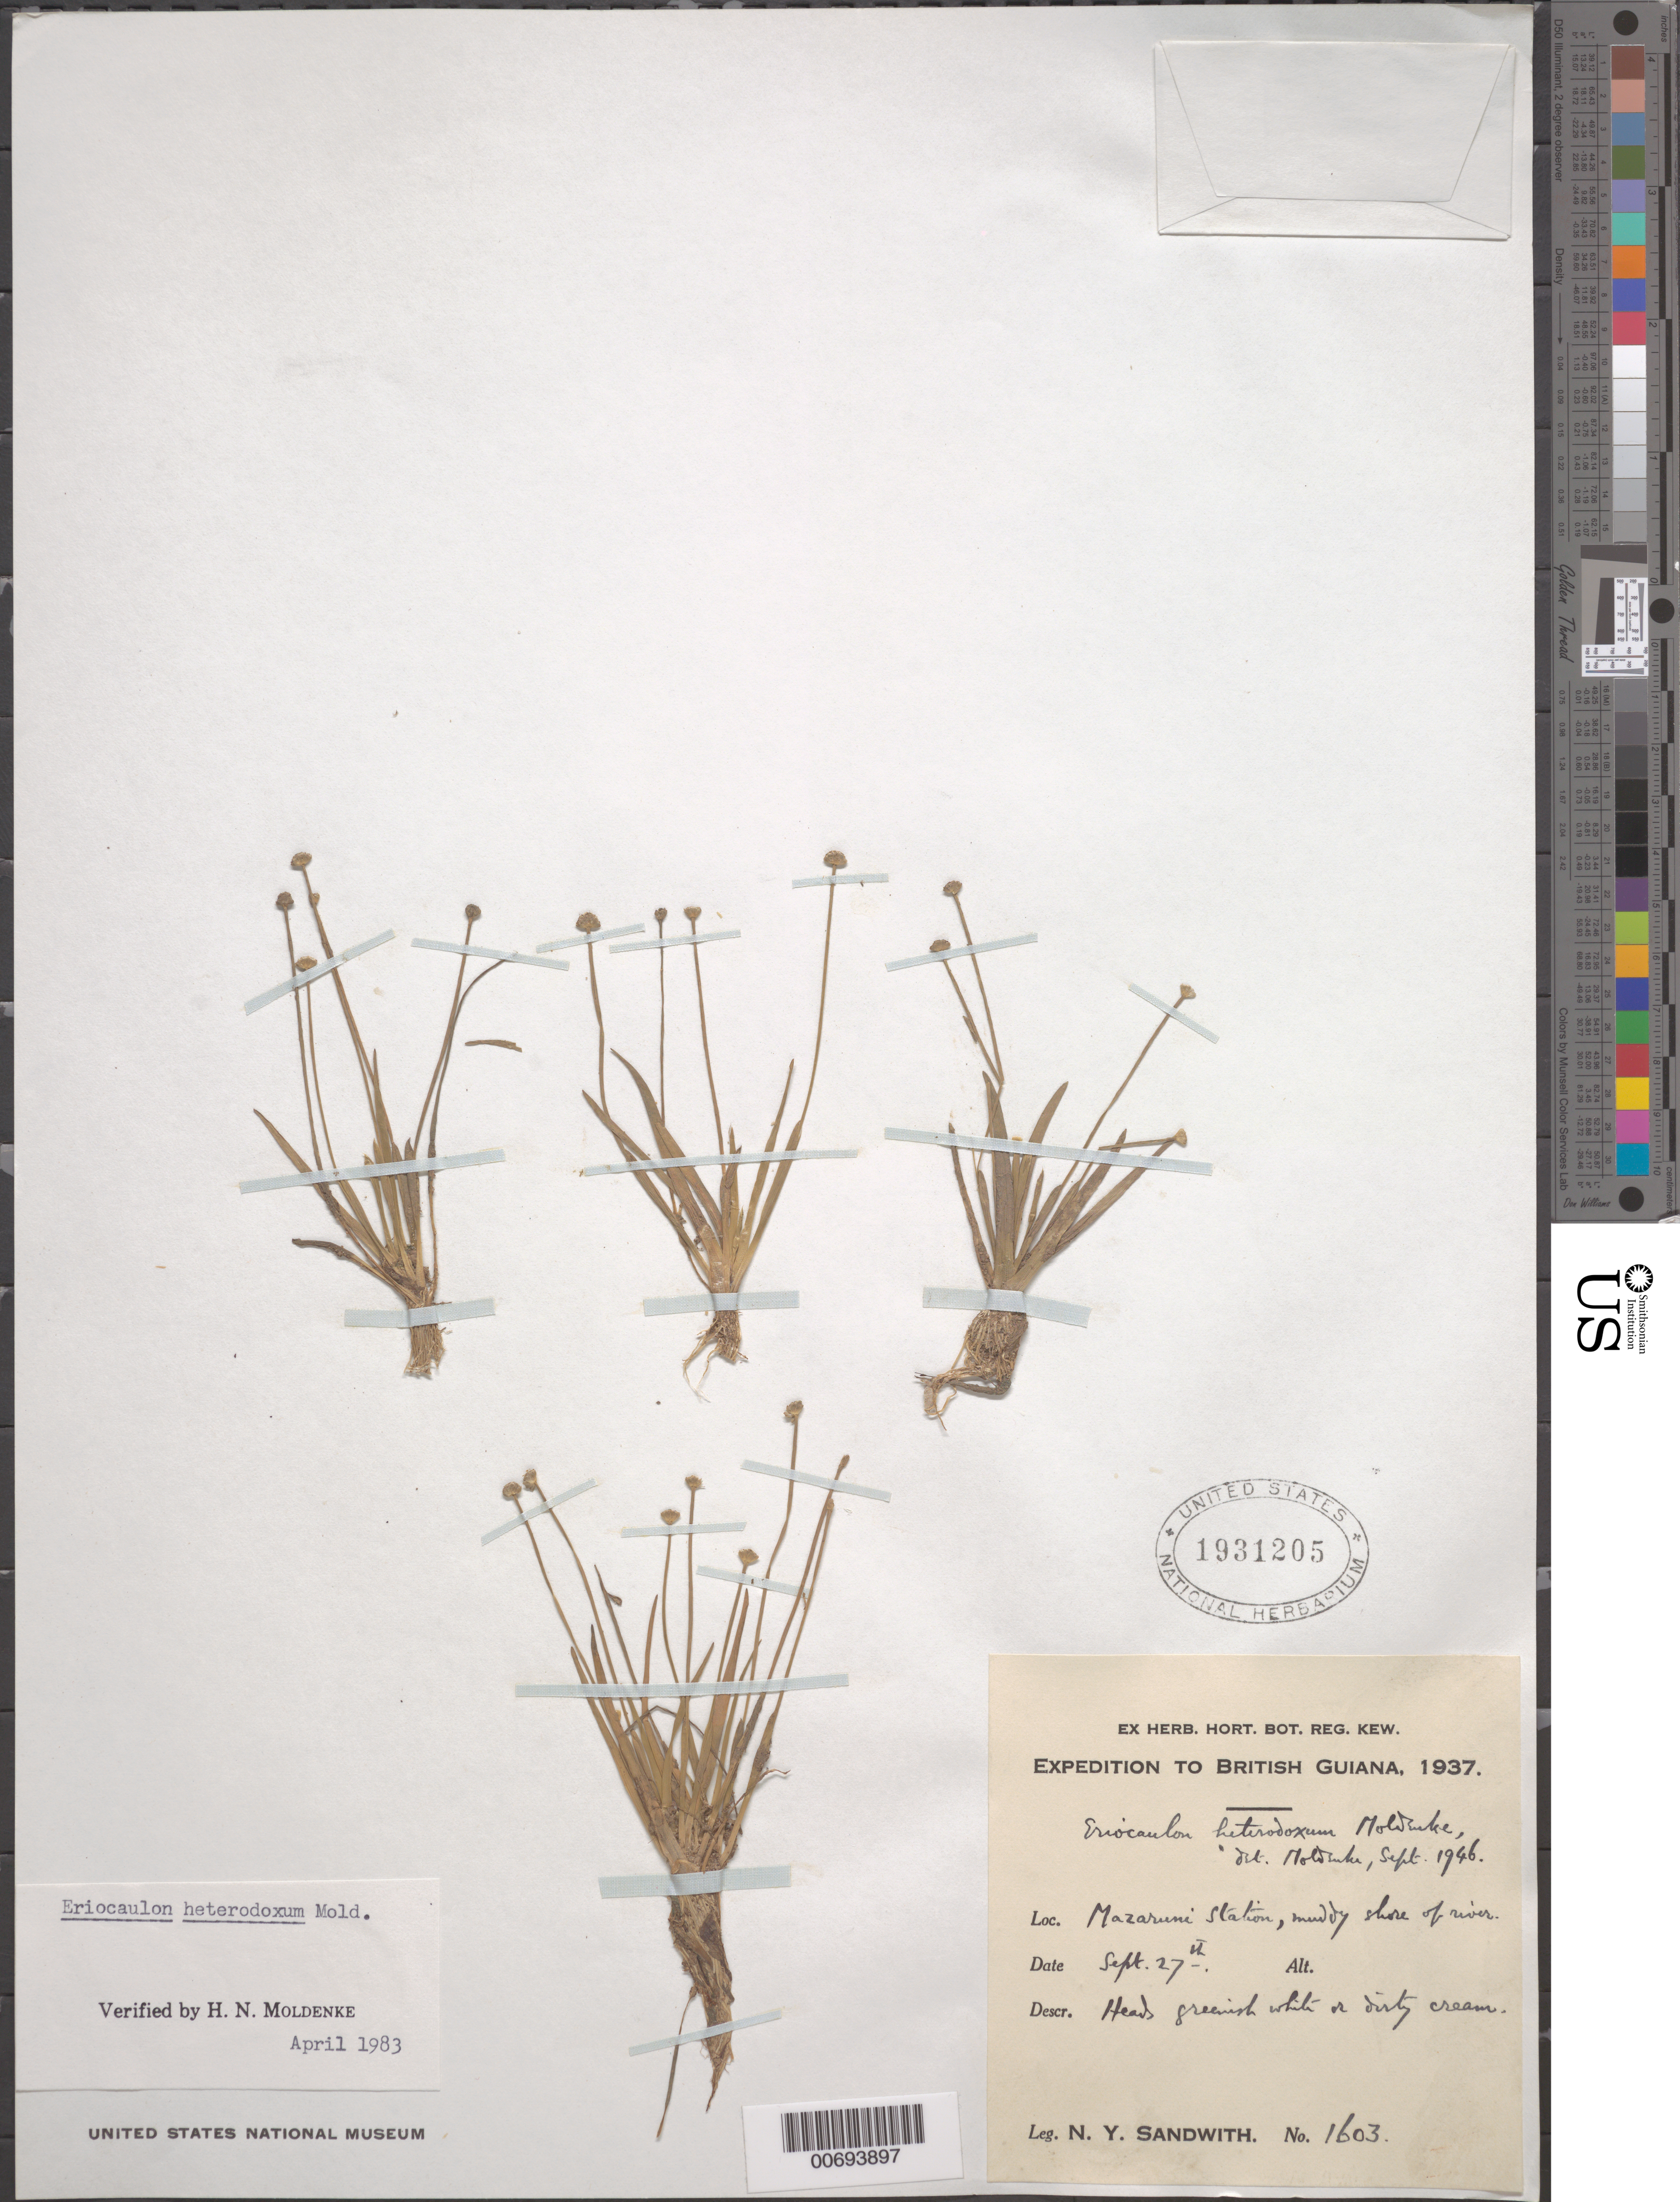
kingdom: Plantae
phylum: Tracheophyta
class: Liliopsida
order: Poales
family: Eriocaulaceae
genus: Eriocaulon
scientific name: Eriocaulon heterodoxum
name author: Moldenke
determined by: Moldenke, H. N.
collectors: N. Y. Sandwith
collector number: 1603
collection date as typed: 27-Sep-37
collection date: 1937-09-27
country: Guyana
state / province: Cuyuni-Mazaruni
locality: Mazaruni Station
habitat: Muddy shore of river.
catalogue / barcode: US 1931205